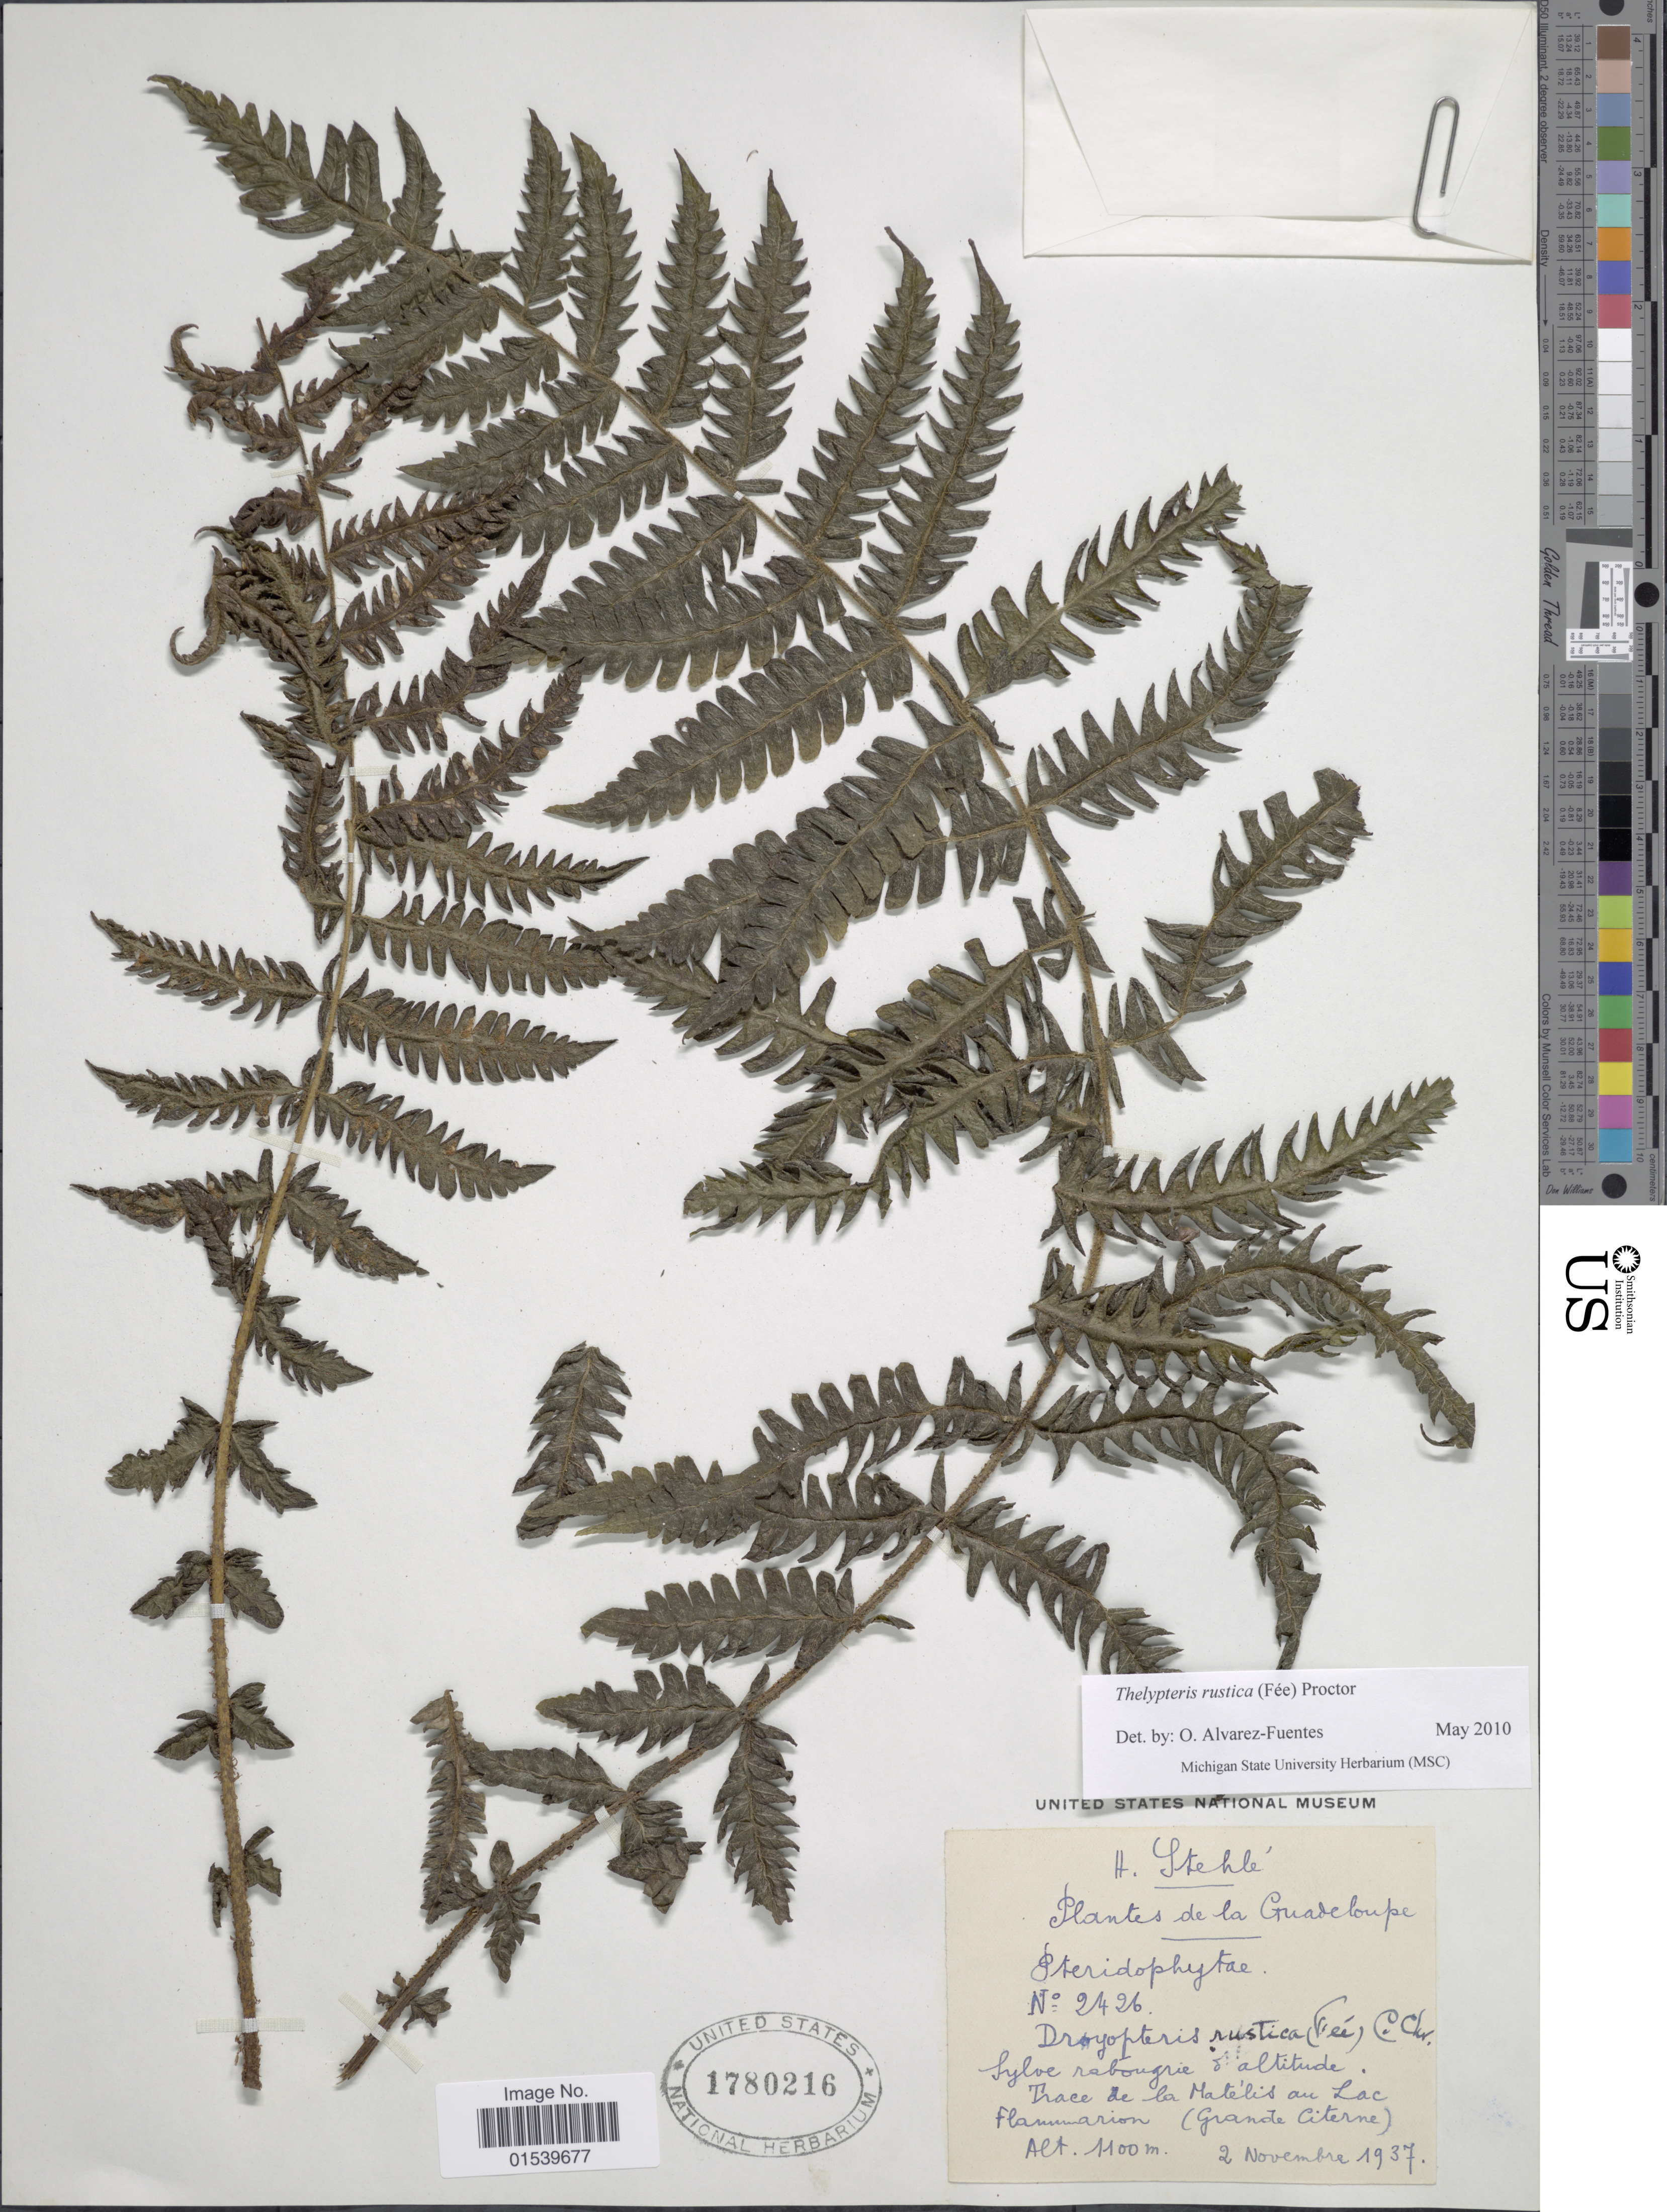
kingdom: Plantae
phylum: Tracheophyta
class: Polypodiopsida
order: Polypodiales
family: Thelypteridaceae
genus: Amauropelta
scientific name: Amauropelta rustica (Fée) comb. nov., ined 2015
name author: (Fée)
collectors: H. Stehlé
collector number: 2426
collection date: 1937-11-02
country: Guadeloupe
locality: Sylve rabougre d'altitude Trace de la Matélis an Lac Flammarion (Grande Citerne)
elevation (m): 1100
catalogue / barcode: US 1780216